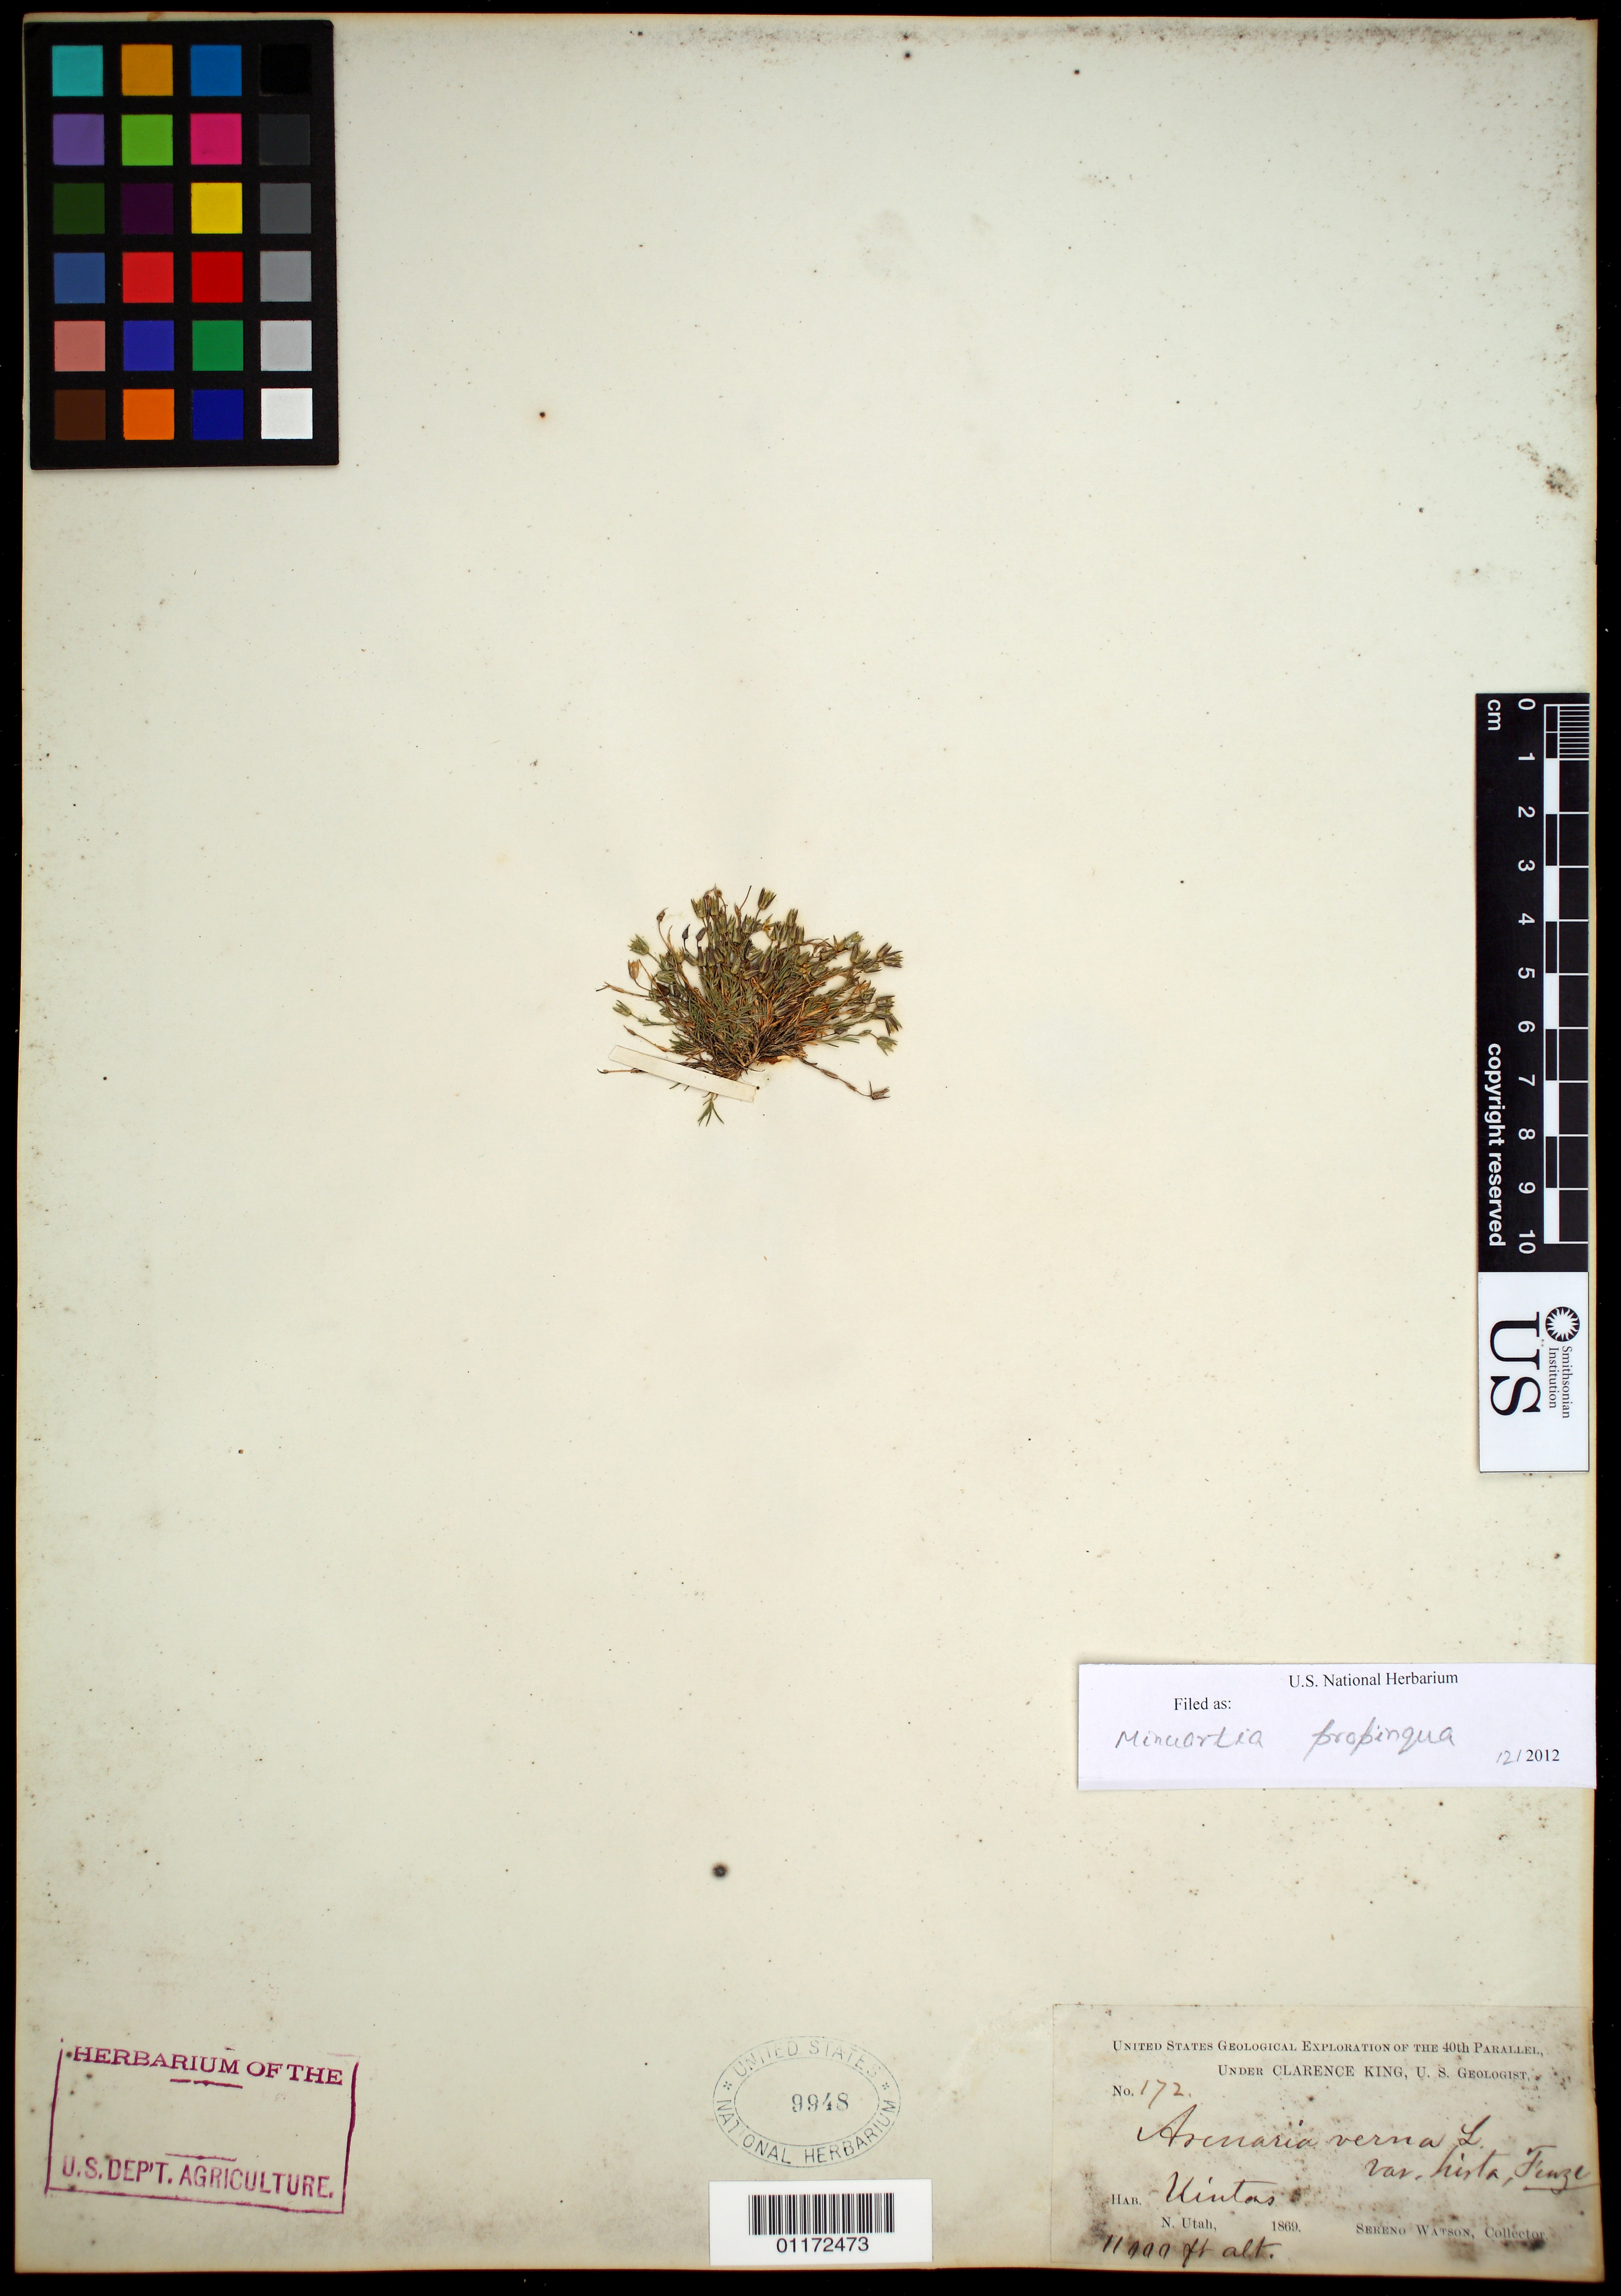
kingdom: Plantae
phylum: Tracheophyta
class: Magnoliopsida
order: Caryophyllales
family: Caryophyllaceae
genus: Minuartia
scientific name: Minuartia propinqua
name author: (Richardson) House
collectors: S. Watson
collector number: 172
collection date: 1869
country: United States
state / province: Utah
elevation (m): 3353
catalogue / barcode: US 9948